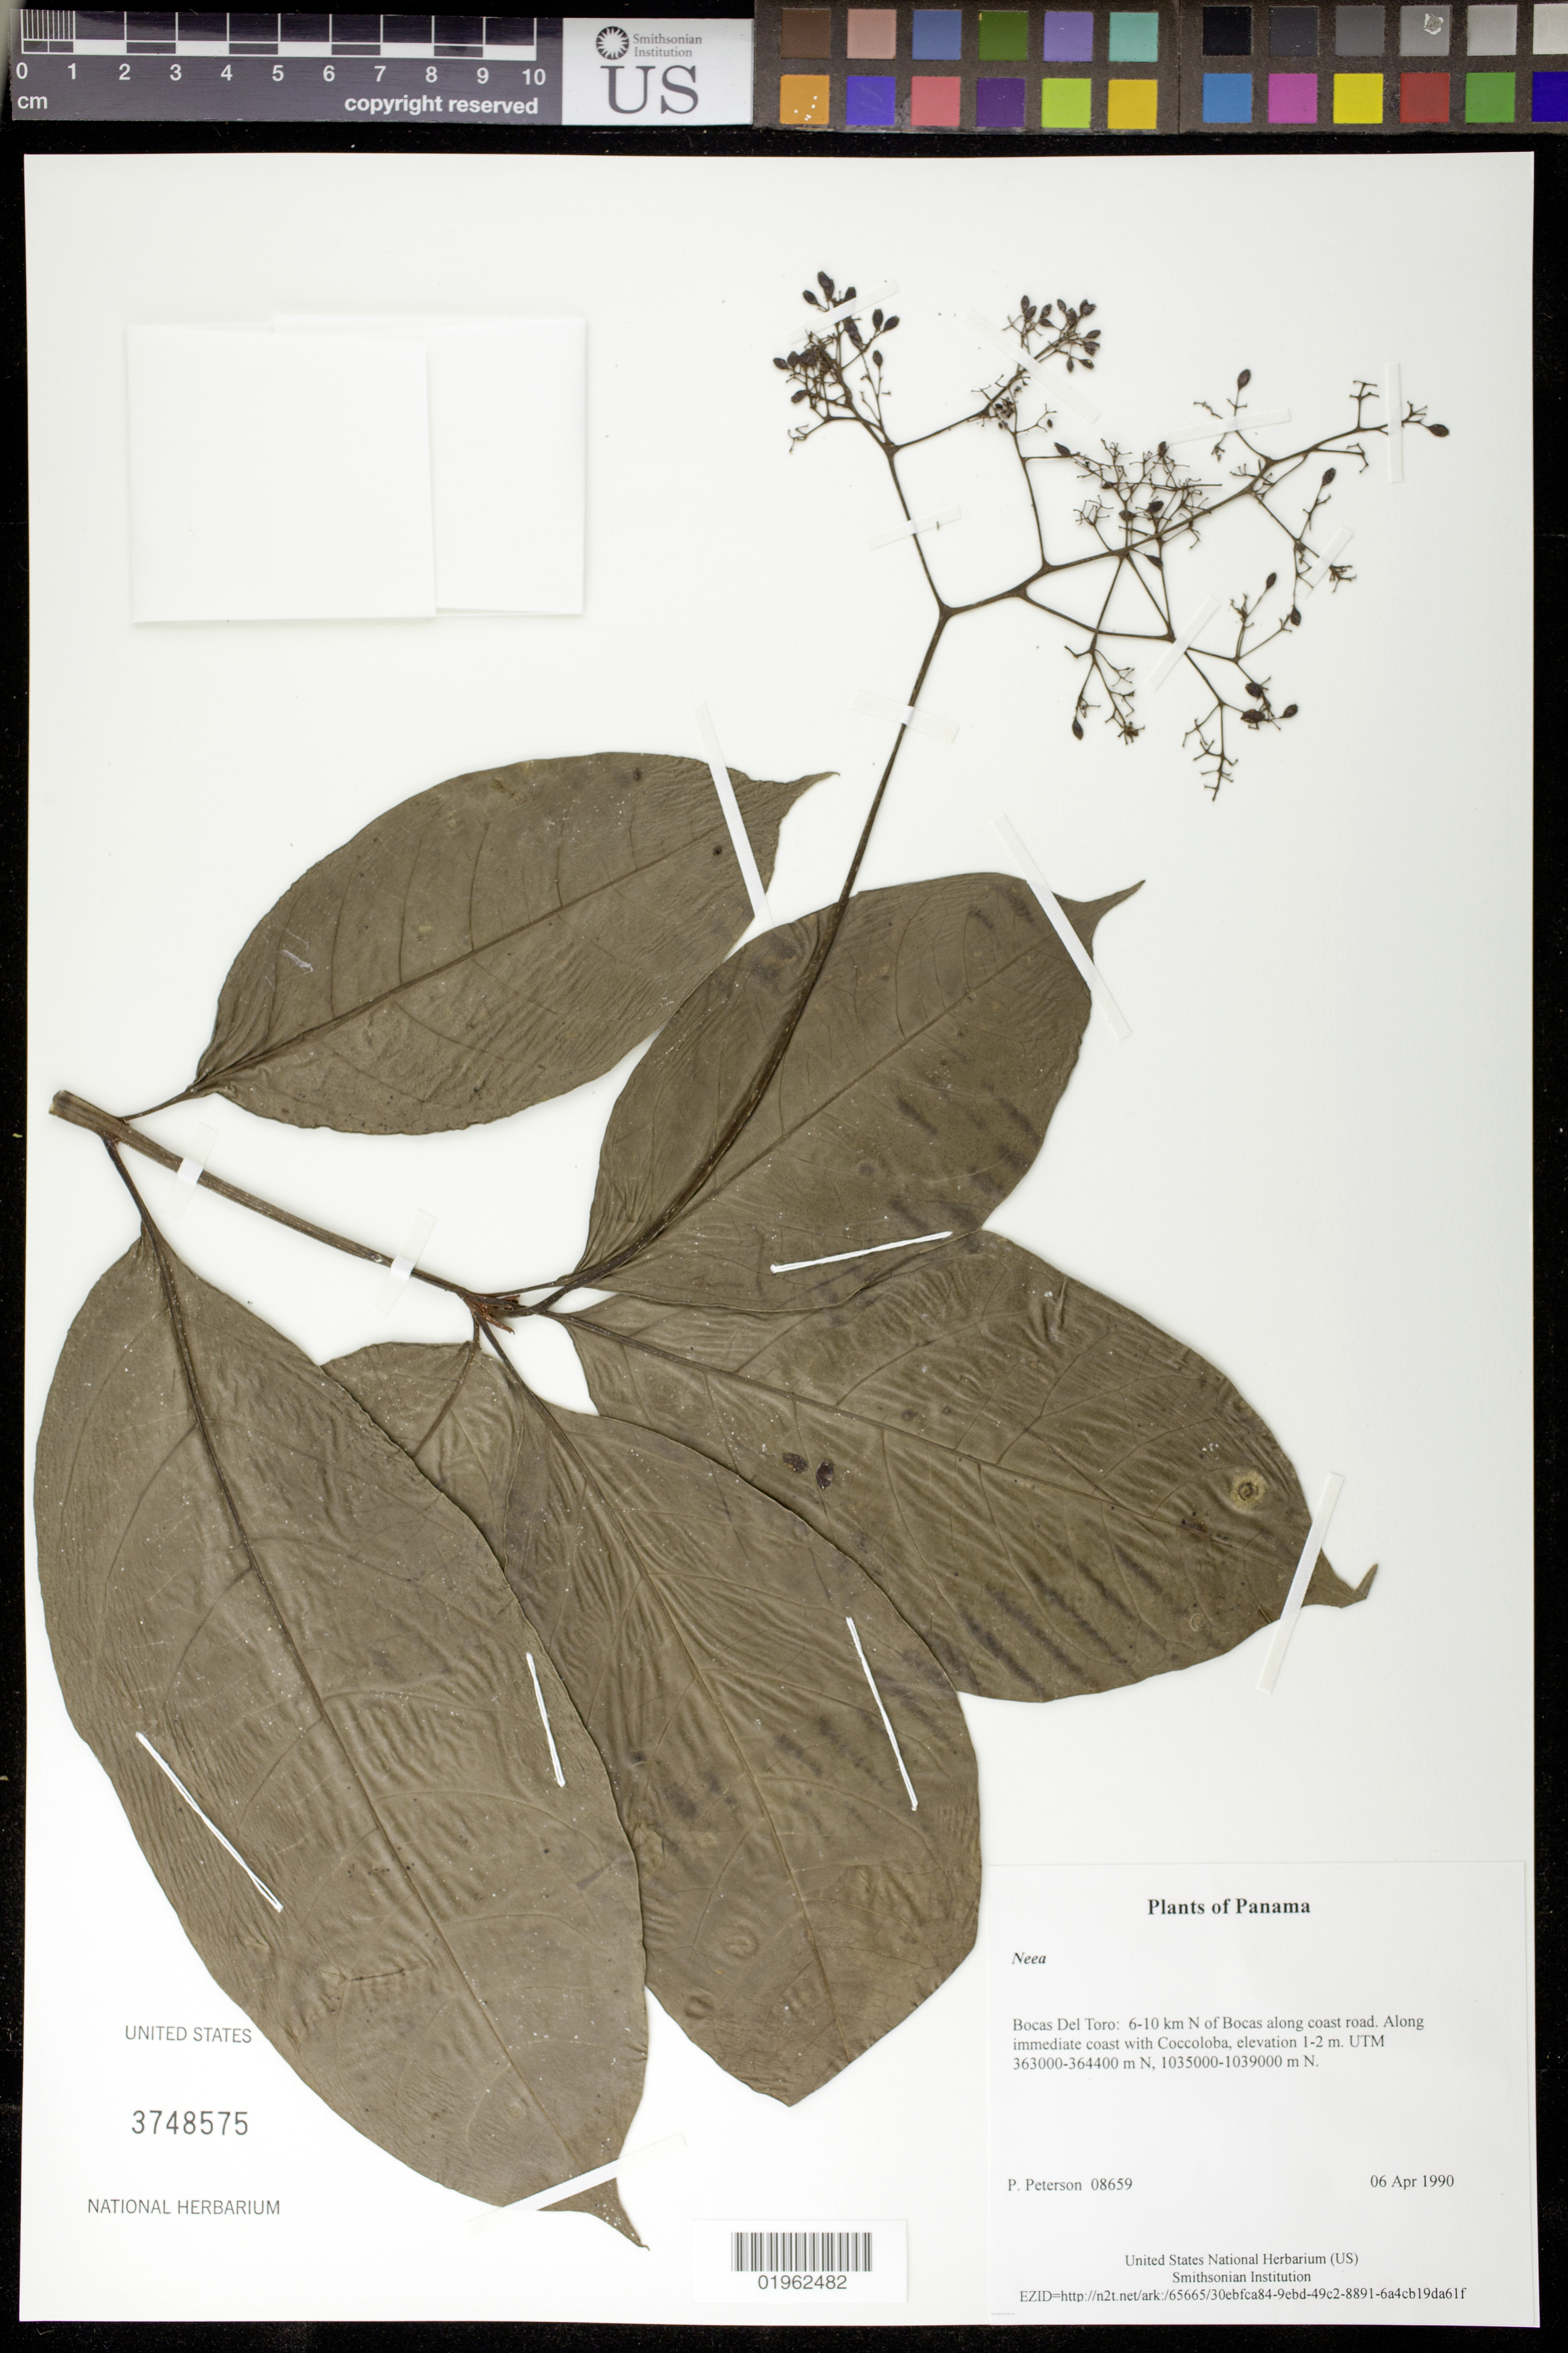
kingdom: Plantae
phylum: Tracheophyta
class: Magnoliopsida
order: Caryophyllales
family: Nyctaginaceae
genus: Neea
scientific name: Neea sp.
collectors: P. M. Peterson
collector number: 08659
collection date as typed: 06 Apr 1990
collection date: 1990-04-06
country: Panama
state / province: Bocas del Toro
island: Colón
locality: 6-10 km N of Bocas along coast road.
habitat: Along immediate coast with Coccoloba, elevation 1-2 m. UTM 363000-364400 m N, 1035000-1039000 m N.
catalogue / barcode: US 3748575